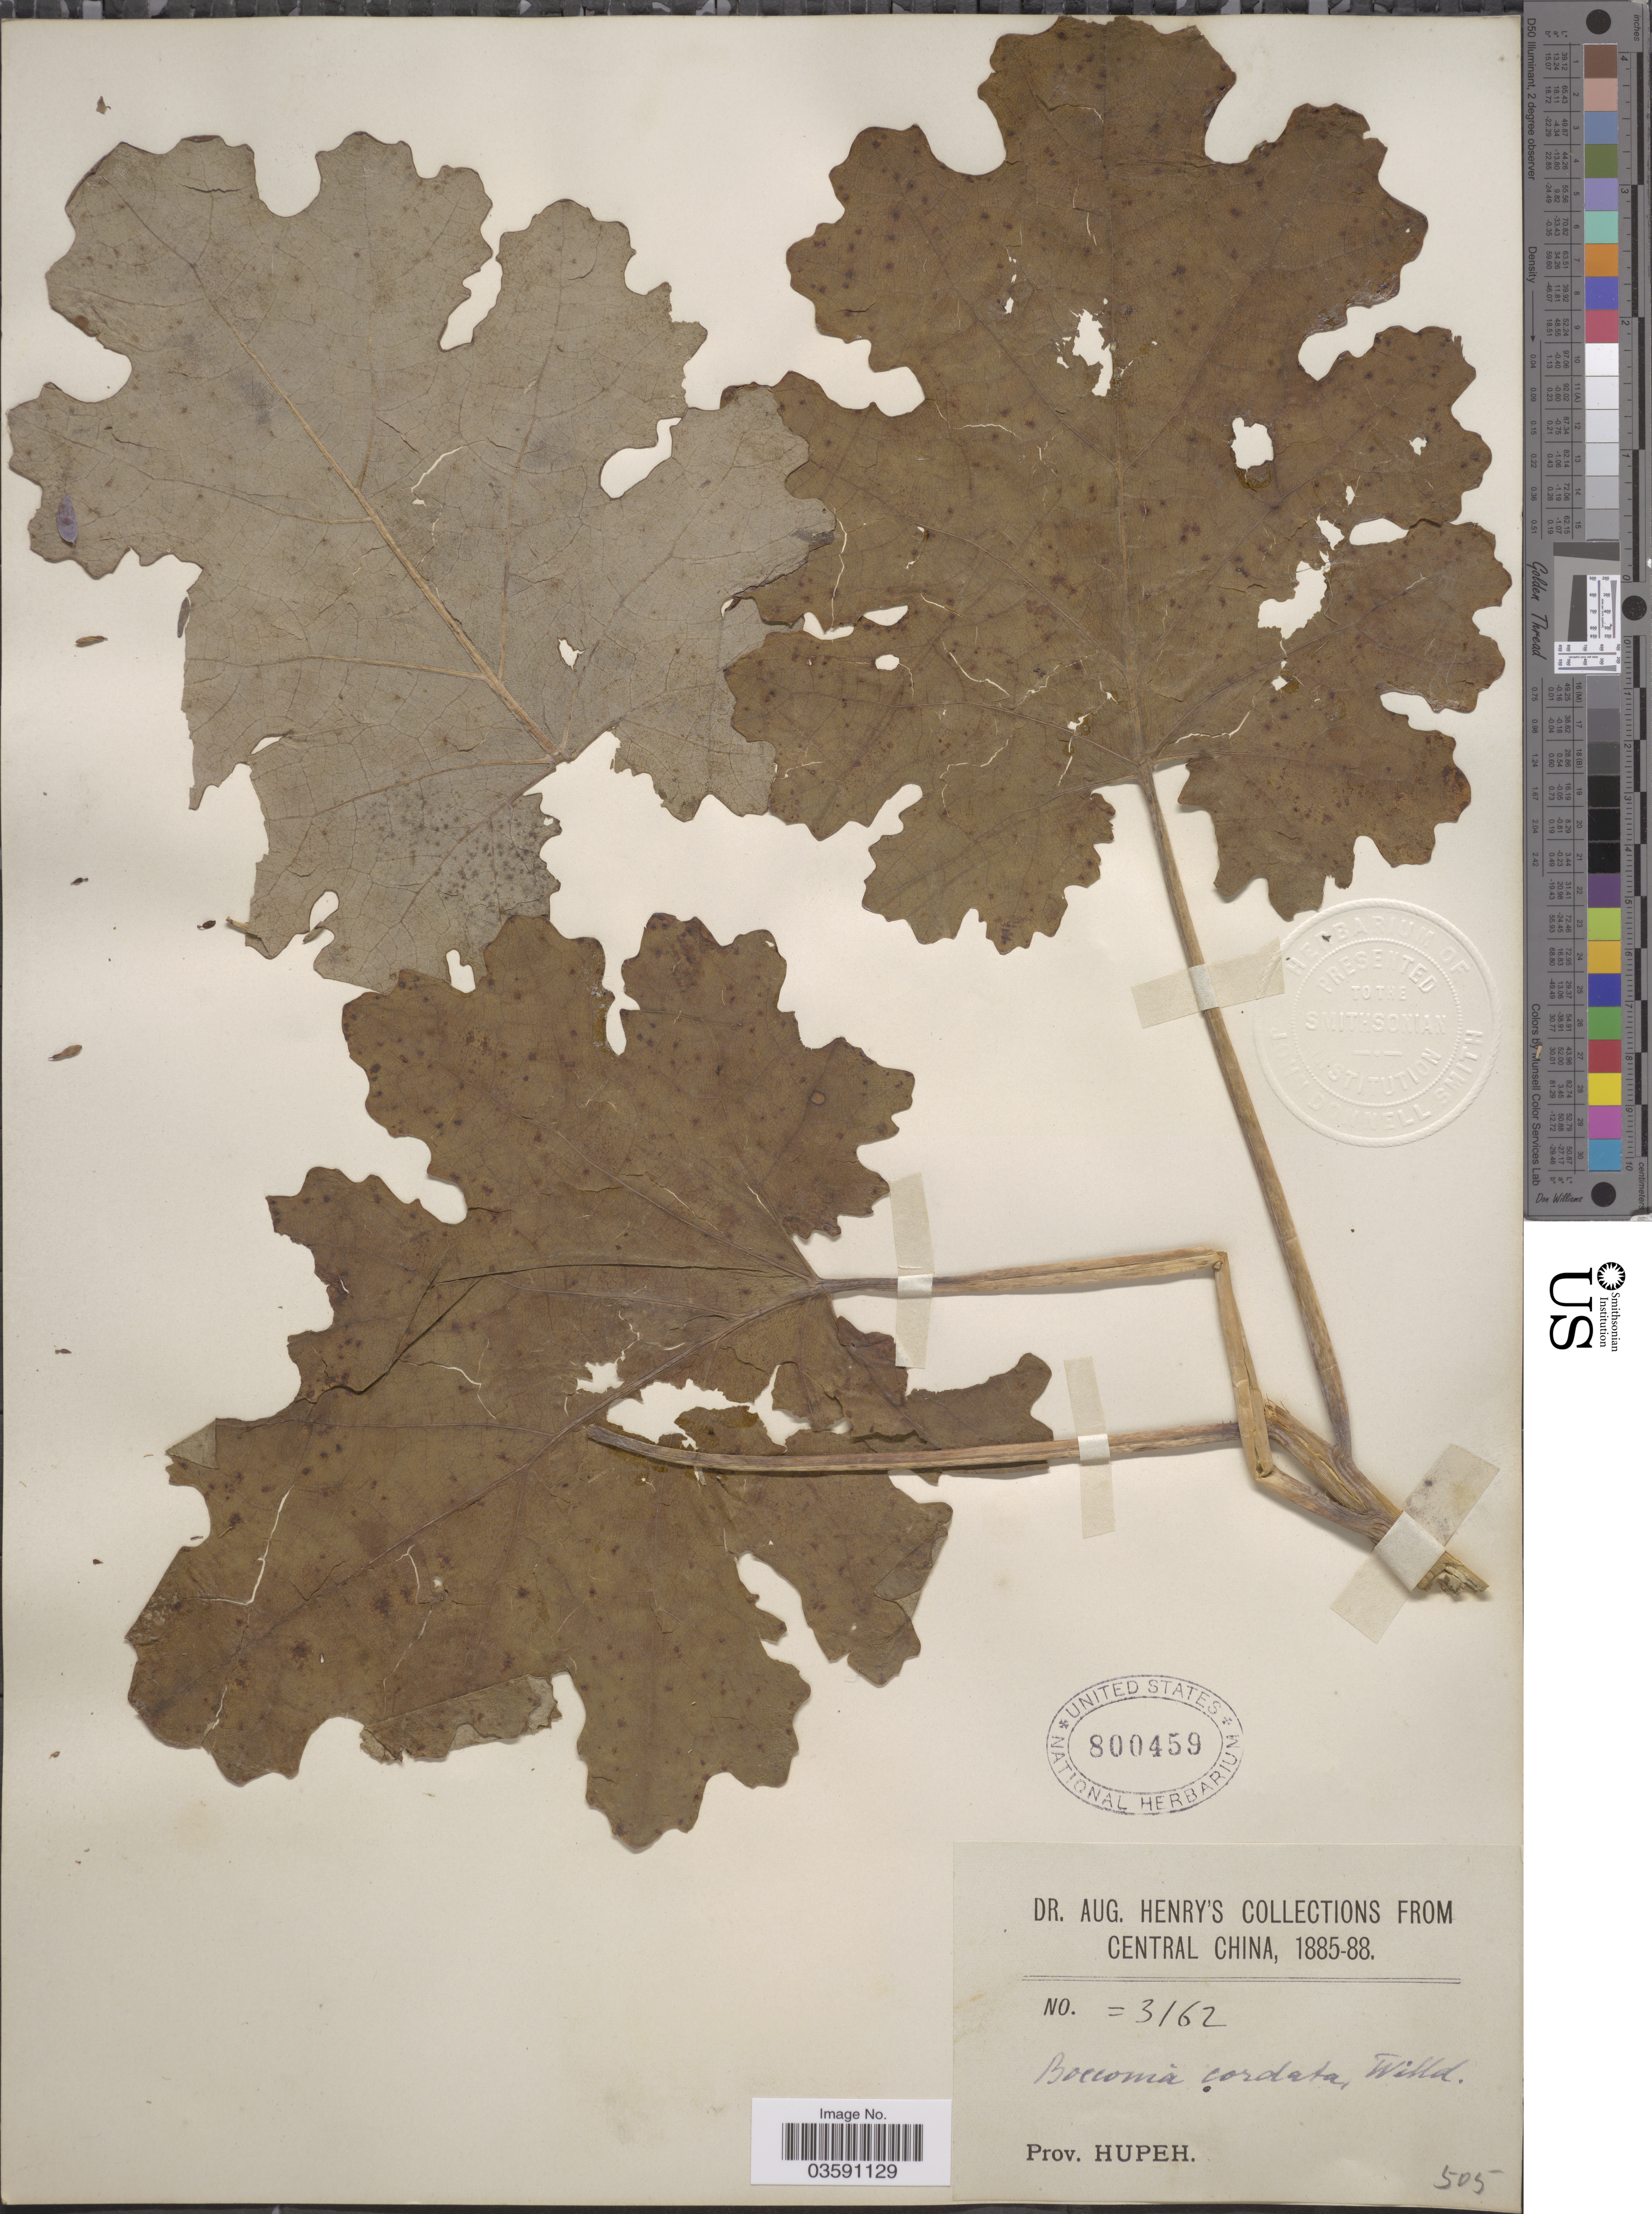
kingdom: Plantae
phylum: Tracheophyta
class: Magnoliopsida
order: Ranunculales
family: Papaveraceae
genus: Macleaya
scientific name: Macleaya cordata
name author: (Willd.) R. Br.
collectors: A. Henry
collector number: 3162/505?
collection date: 1885/1888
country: China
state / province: Hubei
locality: Central China. Prov. Hupeh.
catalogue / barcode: US 800459